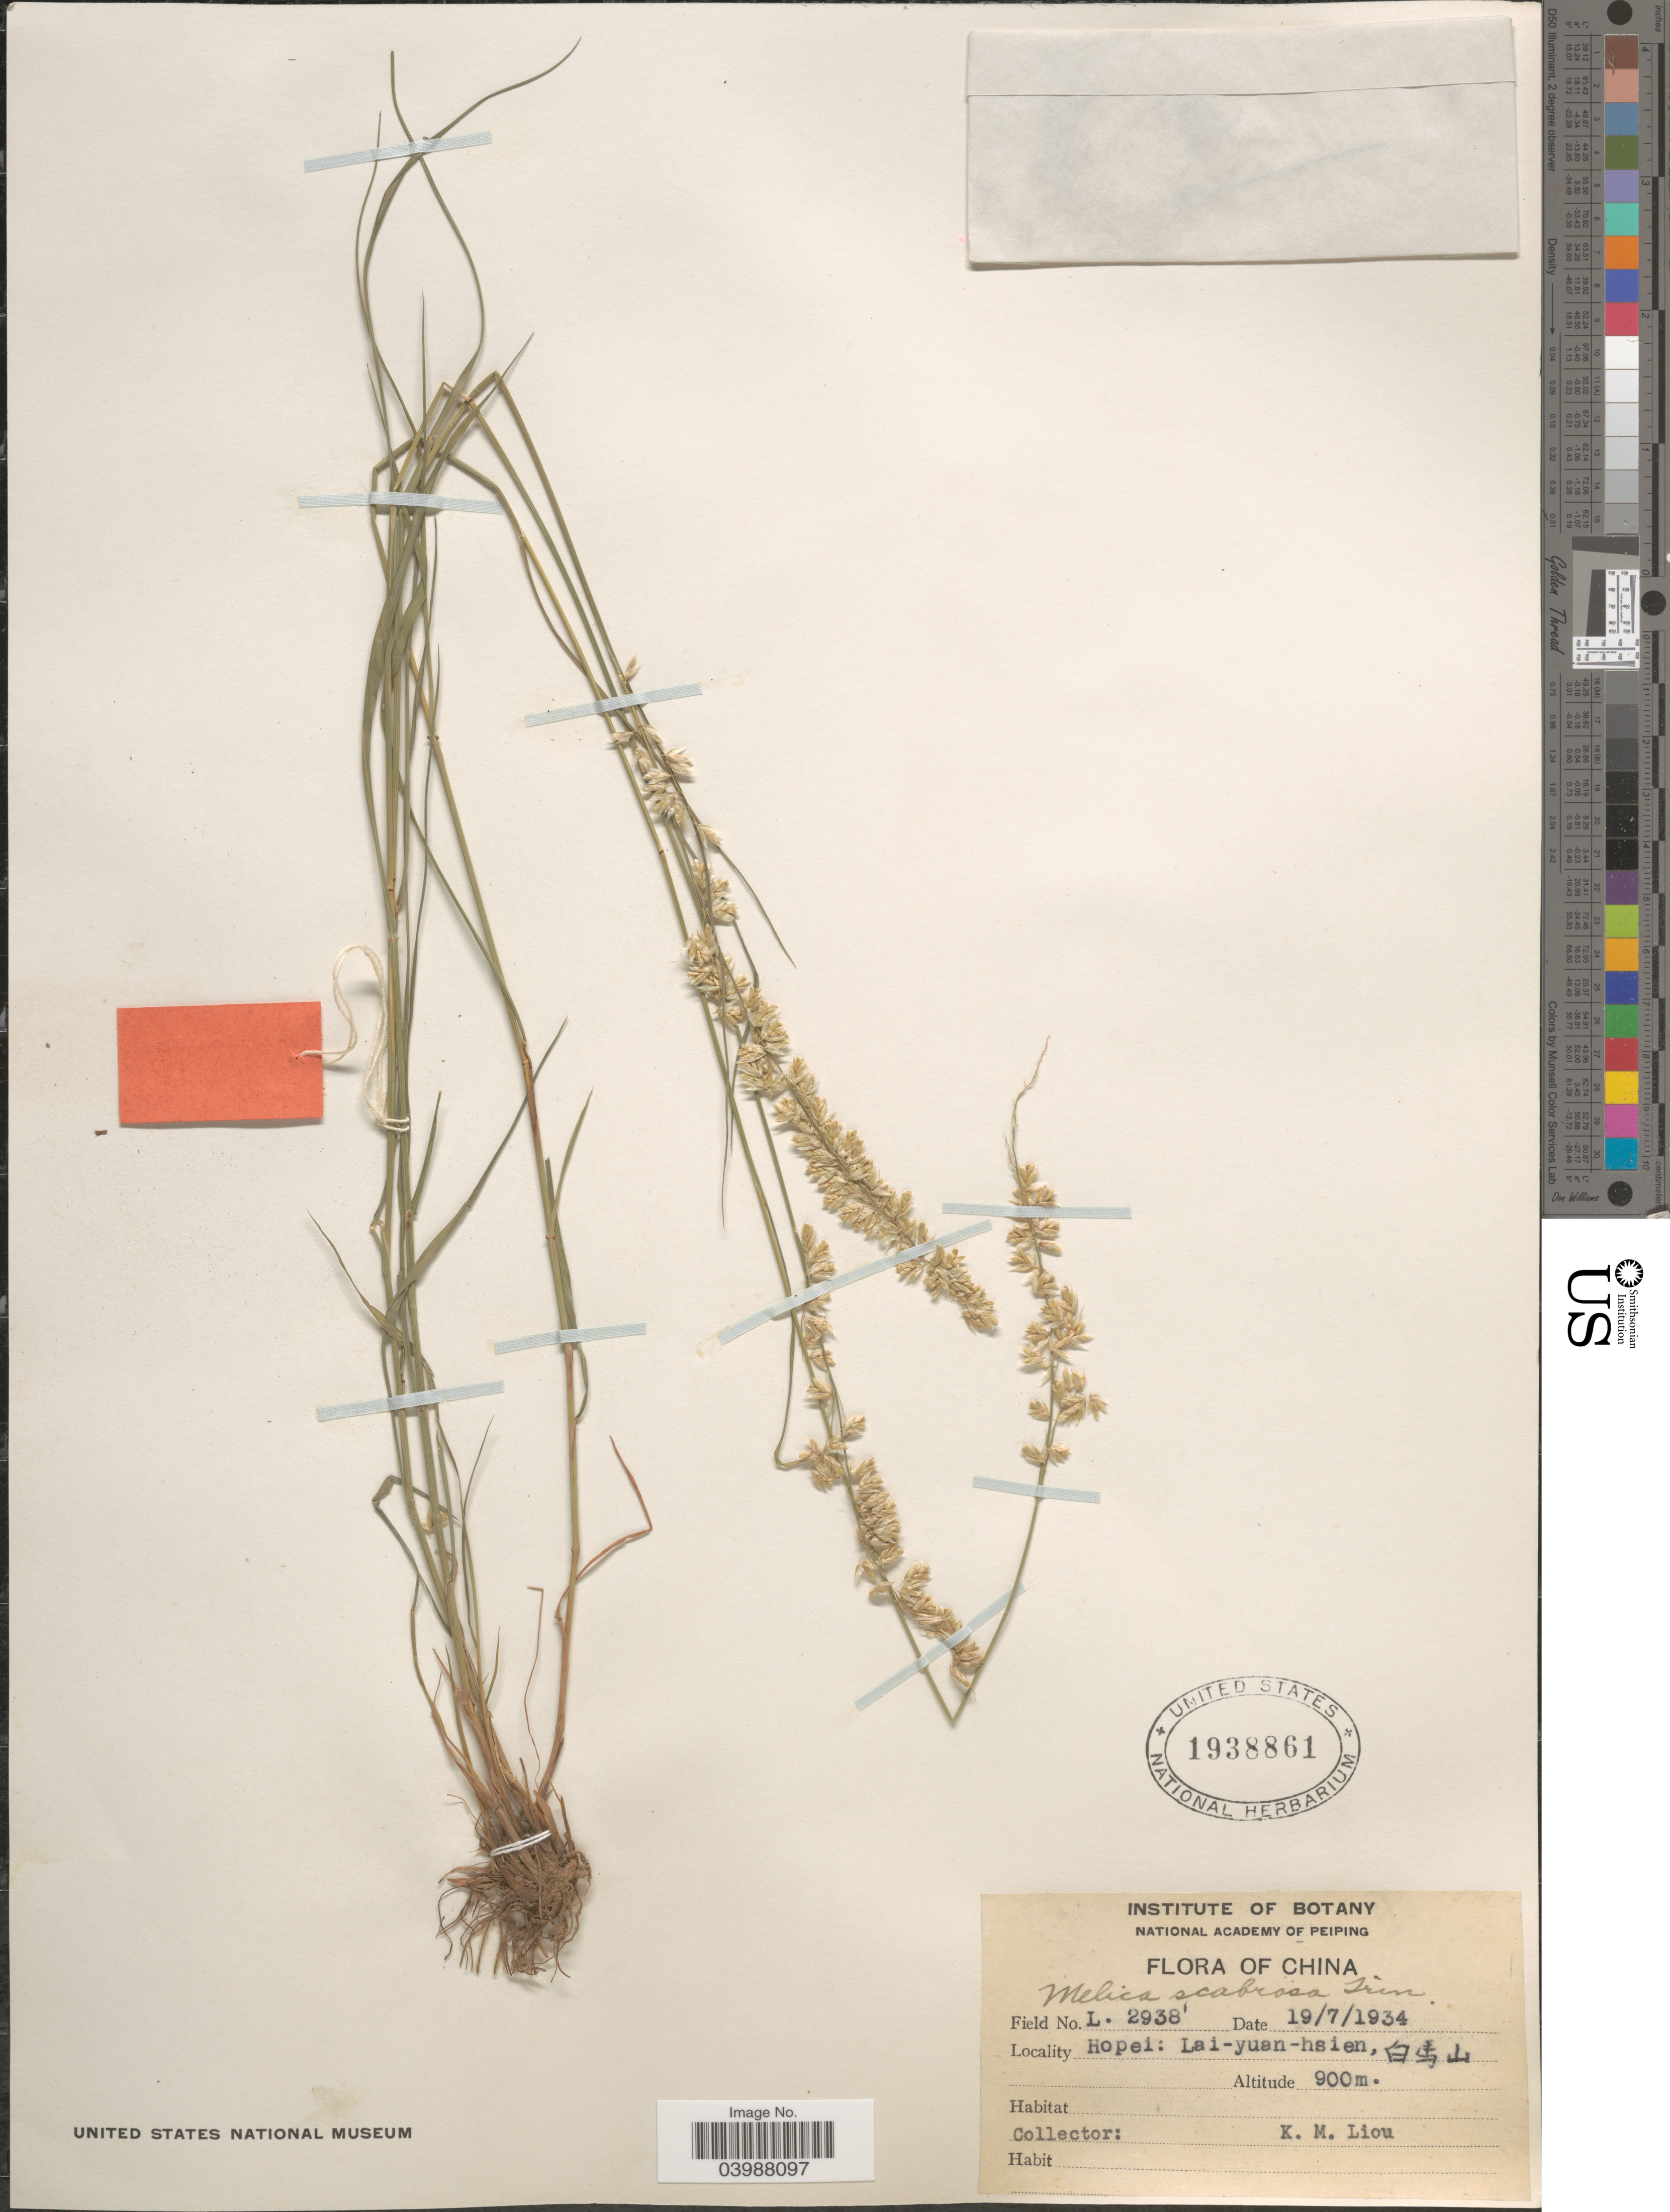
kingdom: Plantae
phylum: Tracheophyta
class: Liliopsida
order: Poales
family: Poaceae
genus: Melica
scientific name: Melica scabrosa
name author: Trin.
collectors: K. M. Liou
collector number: L2938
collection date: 1934-07-19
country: China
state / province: Hebei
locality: Hopei: Lai-yuan-hsien, X.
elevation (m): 900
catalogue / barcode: US 1938861